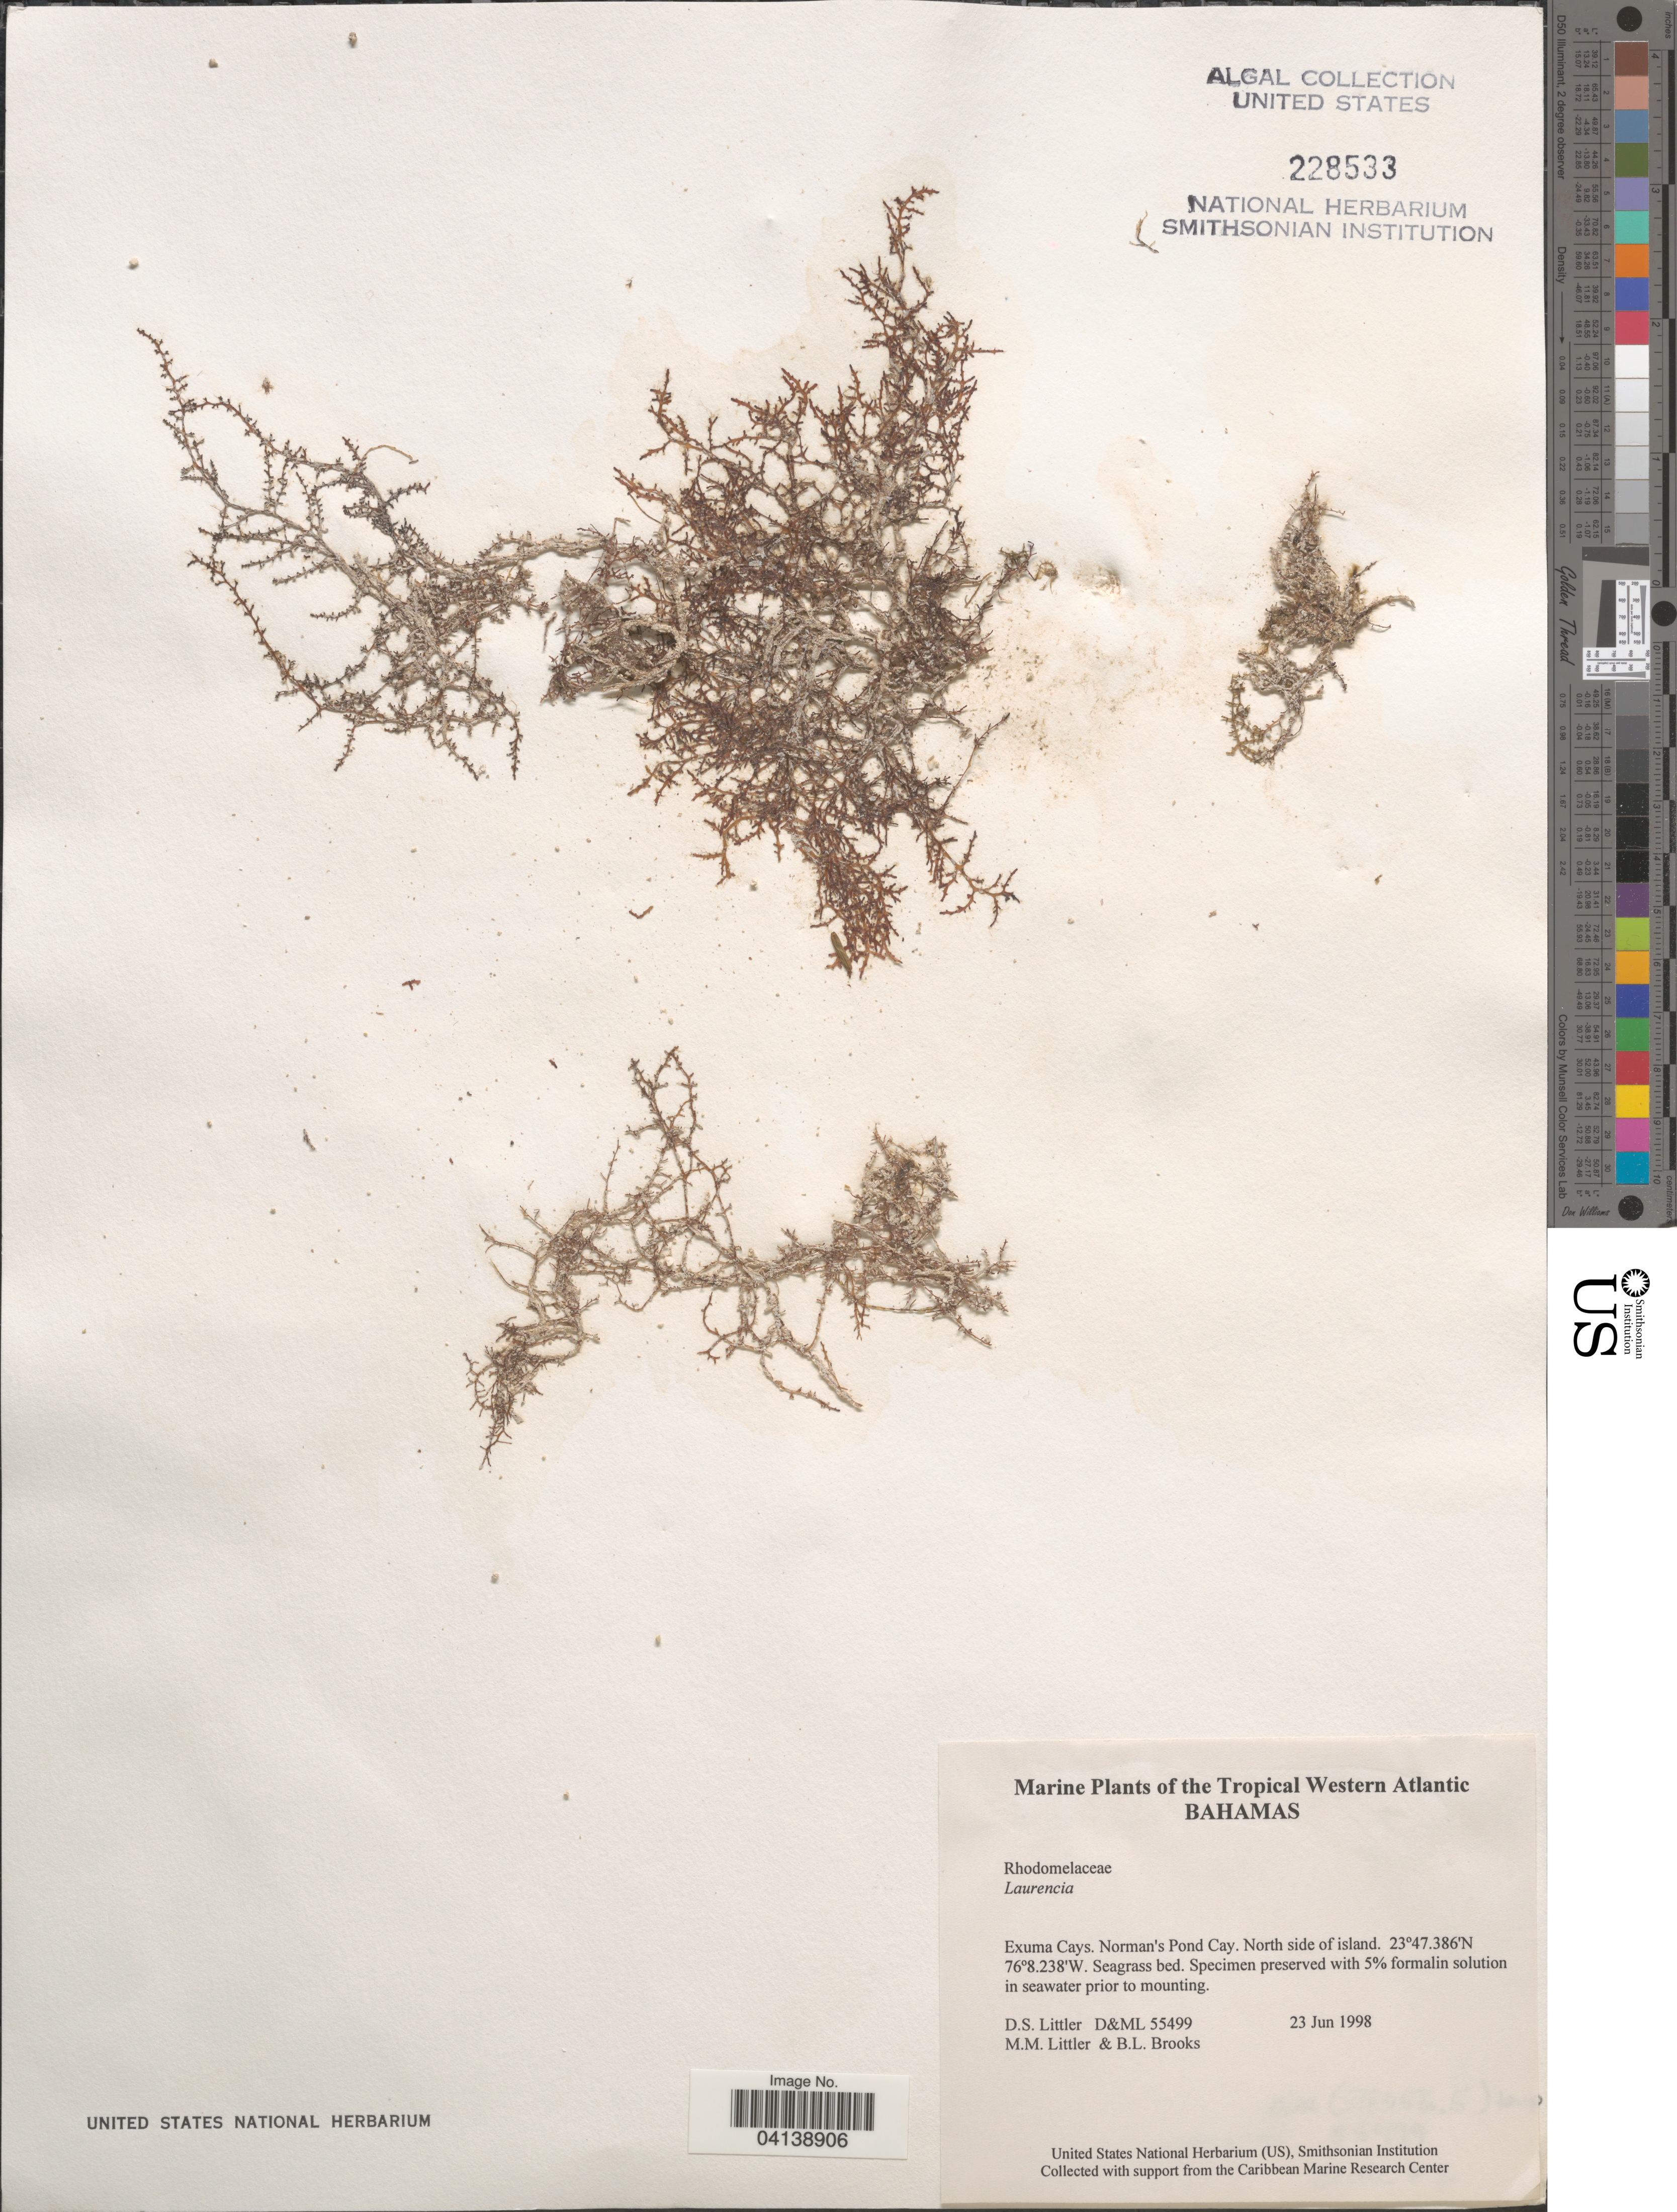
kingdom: Plantae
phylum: Rhodophyta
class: Florideophyceae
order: Ceramiales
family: Rhodomelaceae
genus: Laurencia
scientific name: Laurencia sp.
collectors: D. S. Littler & B. Brooks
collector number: D&ML55499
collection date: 1998-06-23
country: Bahamas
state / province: Exuma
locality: The Tropical Western Atlantic. Exuma Cays. Norman's Pond Cay. North side of island.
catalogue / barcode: US 228533